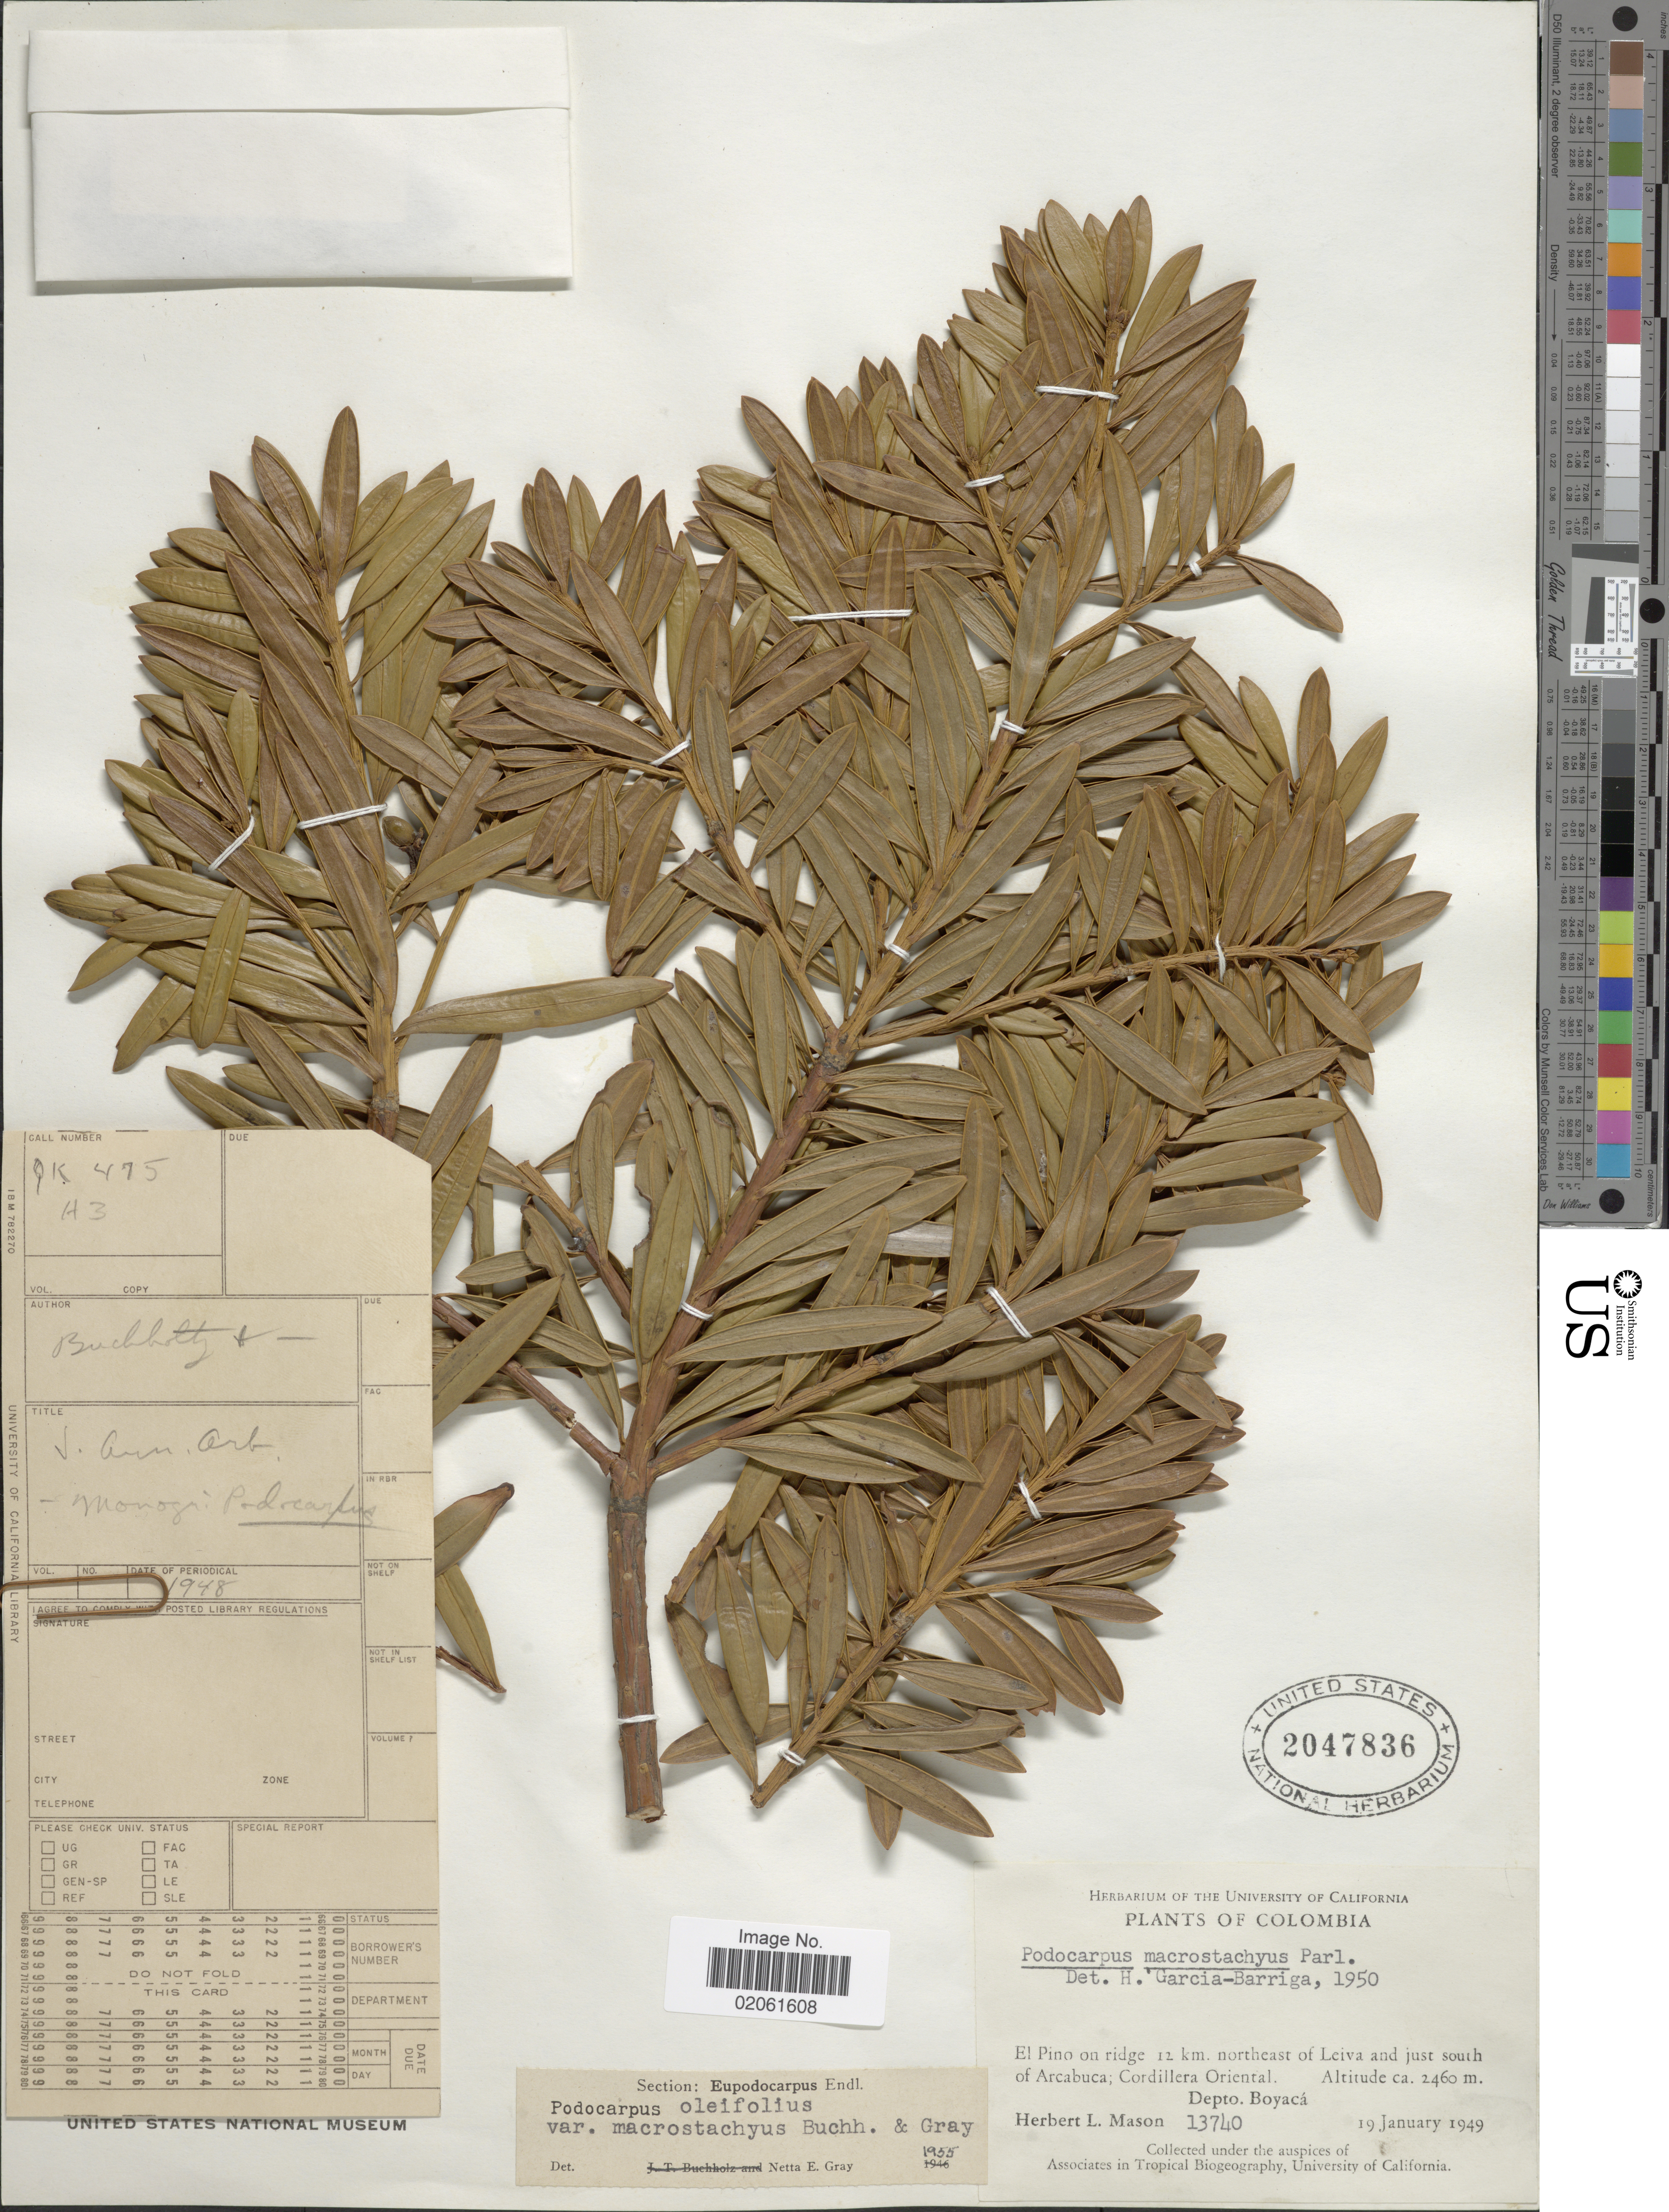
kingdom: Plantae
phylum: Tracheophyta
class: Pinopsida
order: Pinales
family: Podocarpaceae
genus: Podocarpus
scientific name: Podocarpus oleifolius var. macrostachys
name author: (Parl.) J. Buchholz & N.E. Gray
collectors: H. L. Mason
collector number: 13740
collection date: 1949-01-19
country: Colombia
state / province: Boyacá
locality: El Pino on ridge 12 km. northeast of Leiva and just south of Arcabuca; Cordillera Oriental, Depto. Boyaca.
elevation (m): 2460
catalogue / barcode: US 2047836